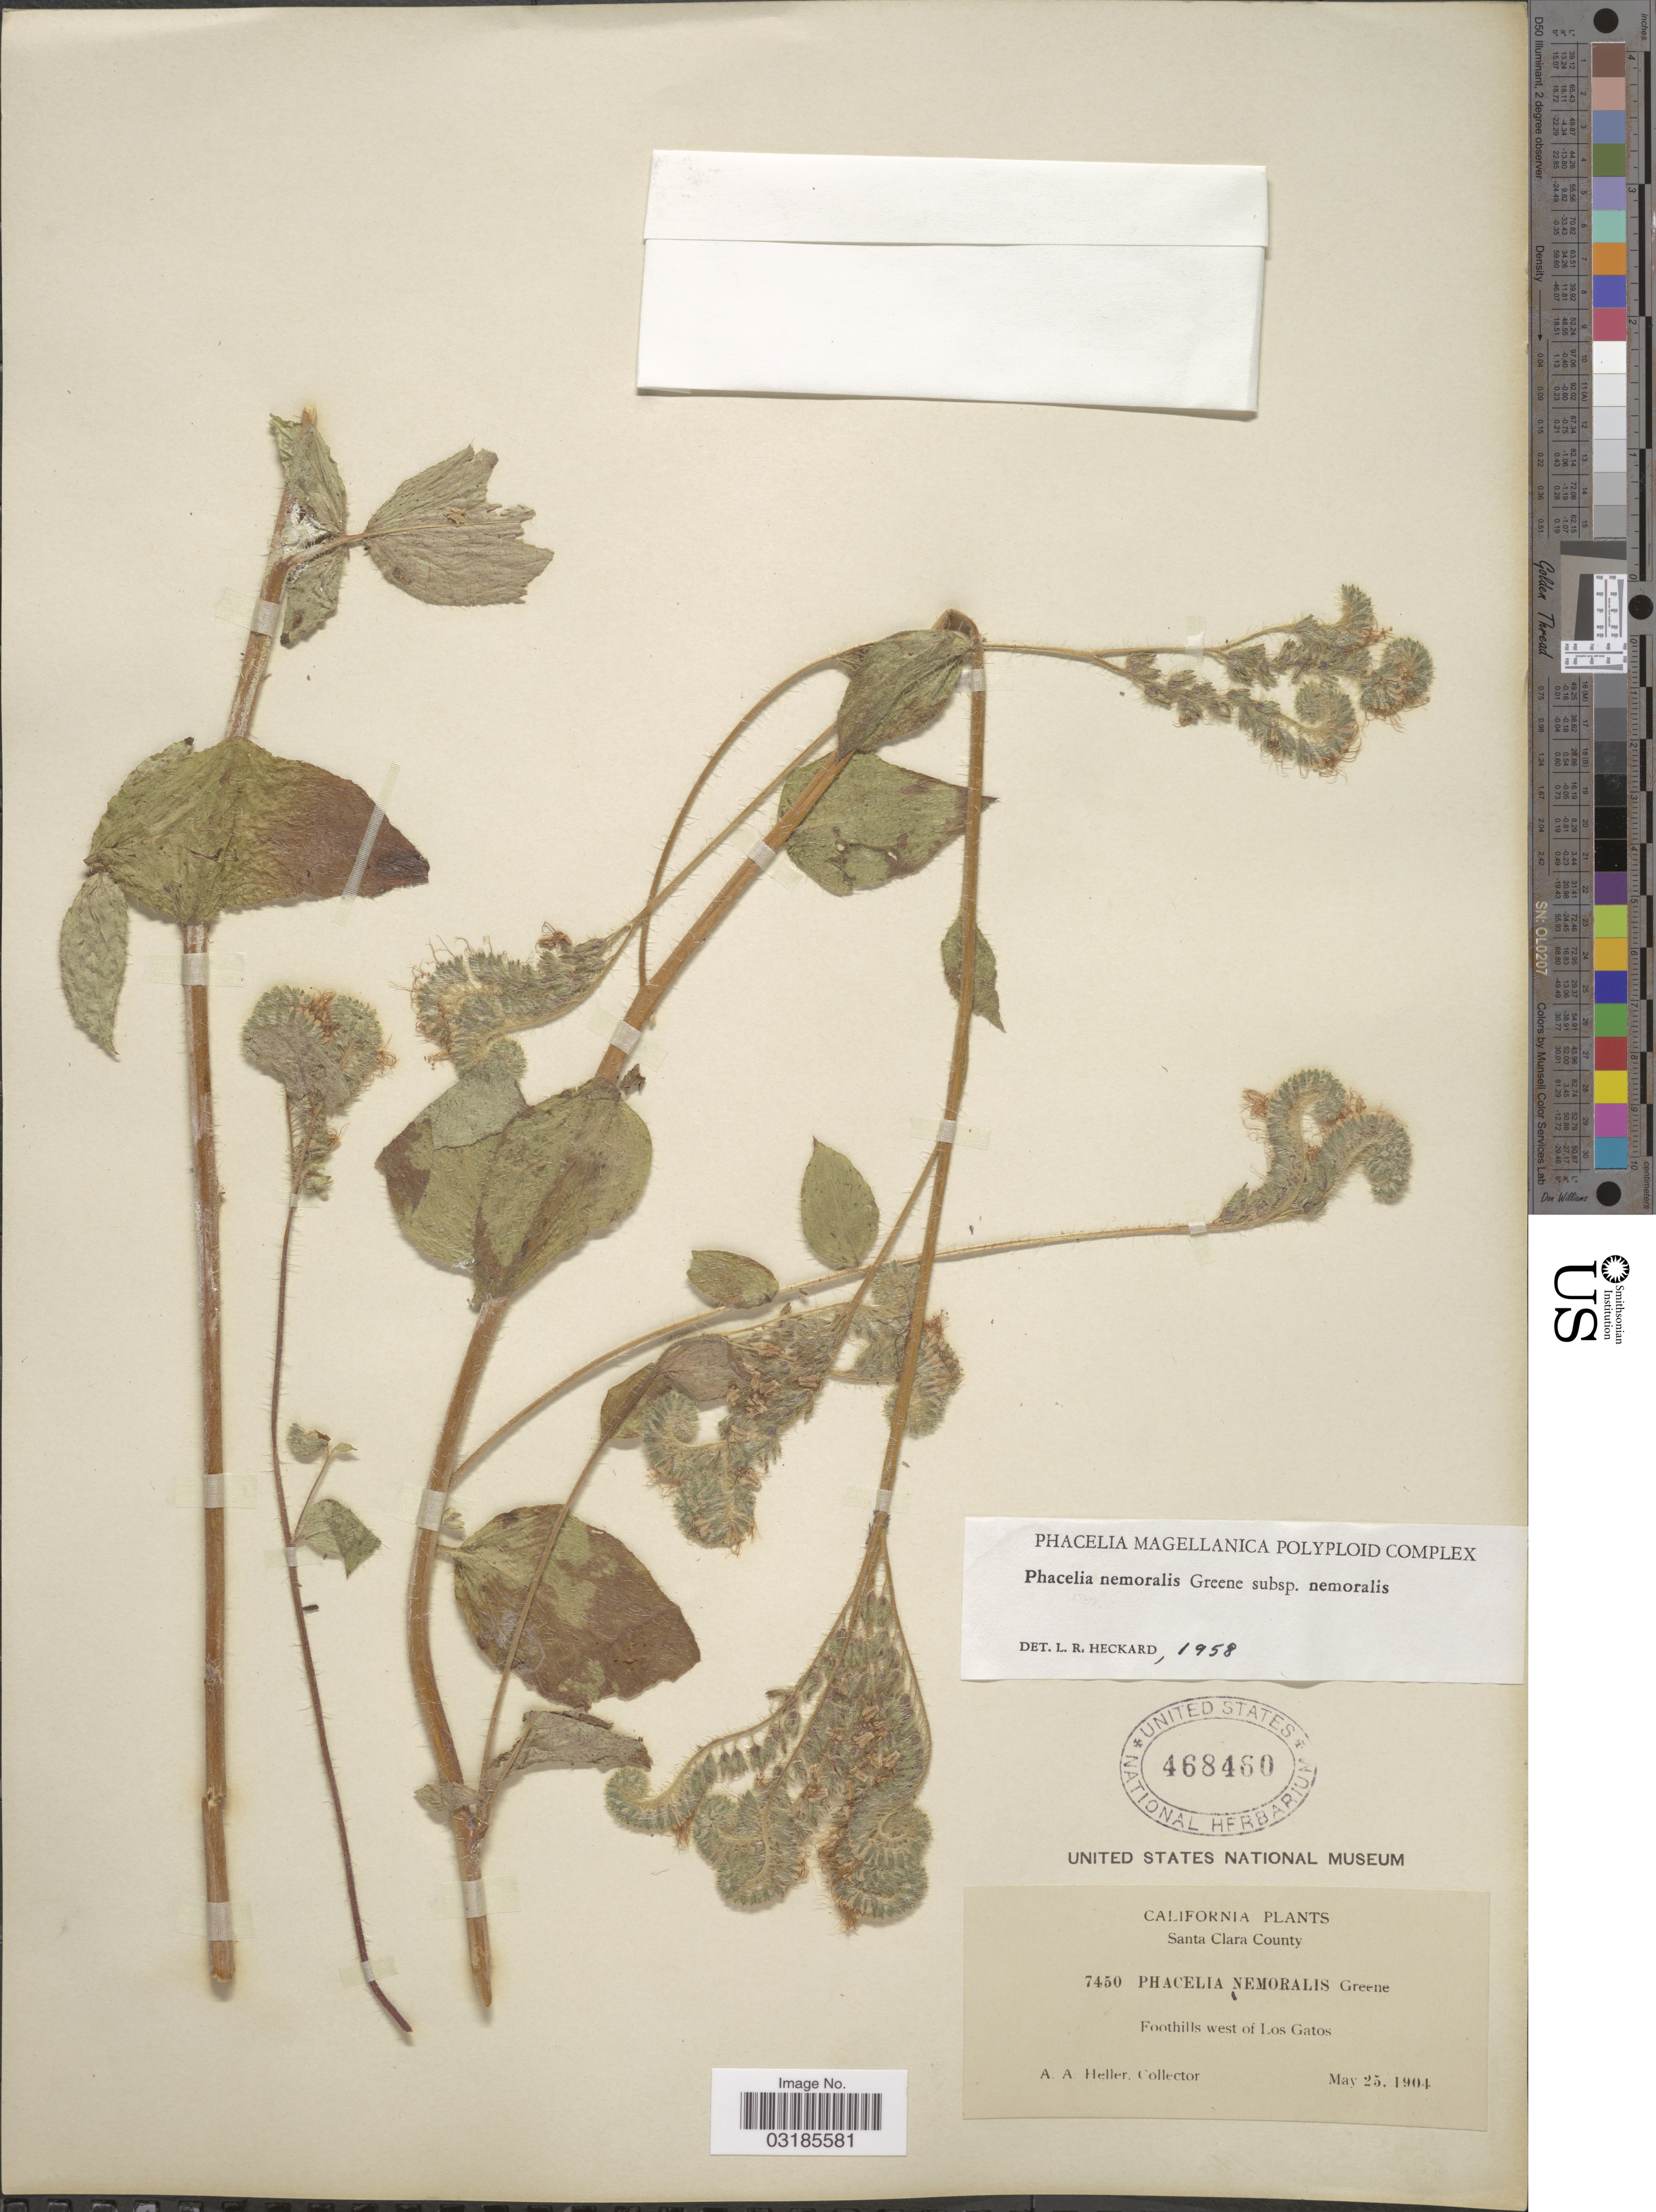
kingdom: Plantae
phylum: Tracheophyta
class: Magnoliopsida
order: Boraginales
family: Hydrophyllaceae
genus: Phacelia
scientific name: Phacelia nemoralis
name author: S.W. Greene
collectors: A. A. Heller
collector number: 7450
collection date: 1904-05-25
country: United States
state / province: California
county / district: Santa Clara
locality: Santa Clara County, Foothills west of Los Gatos.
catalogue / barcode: US 468460